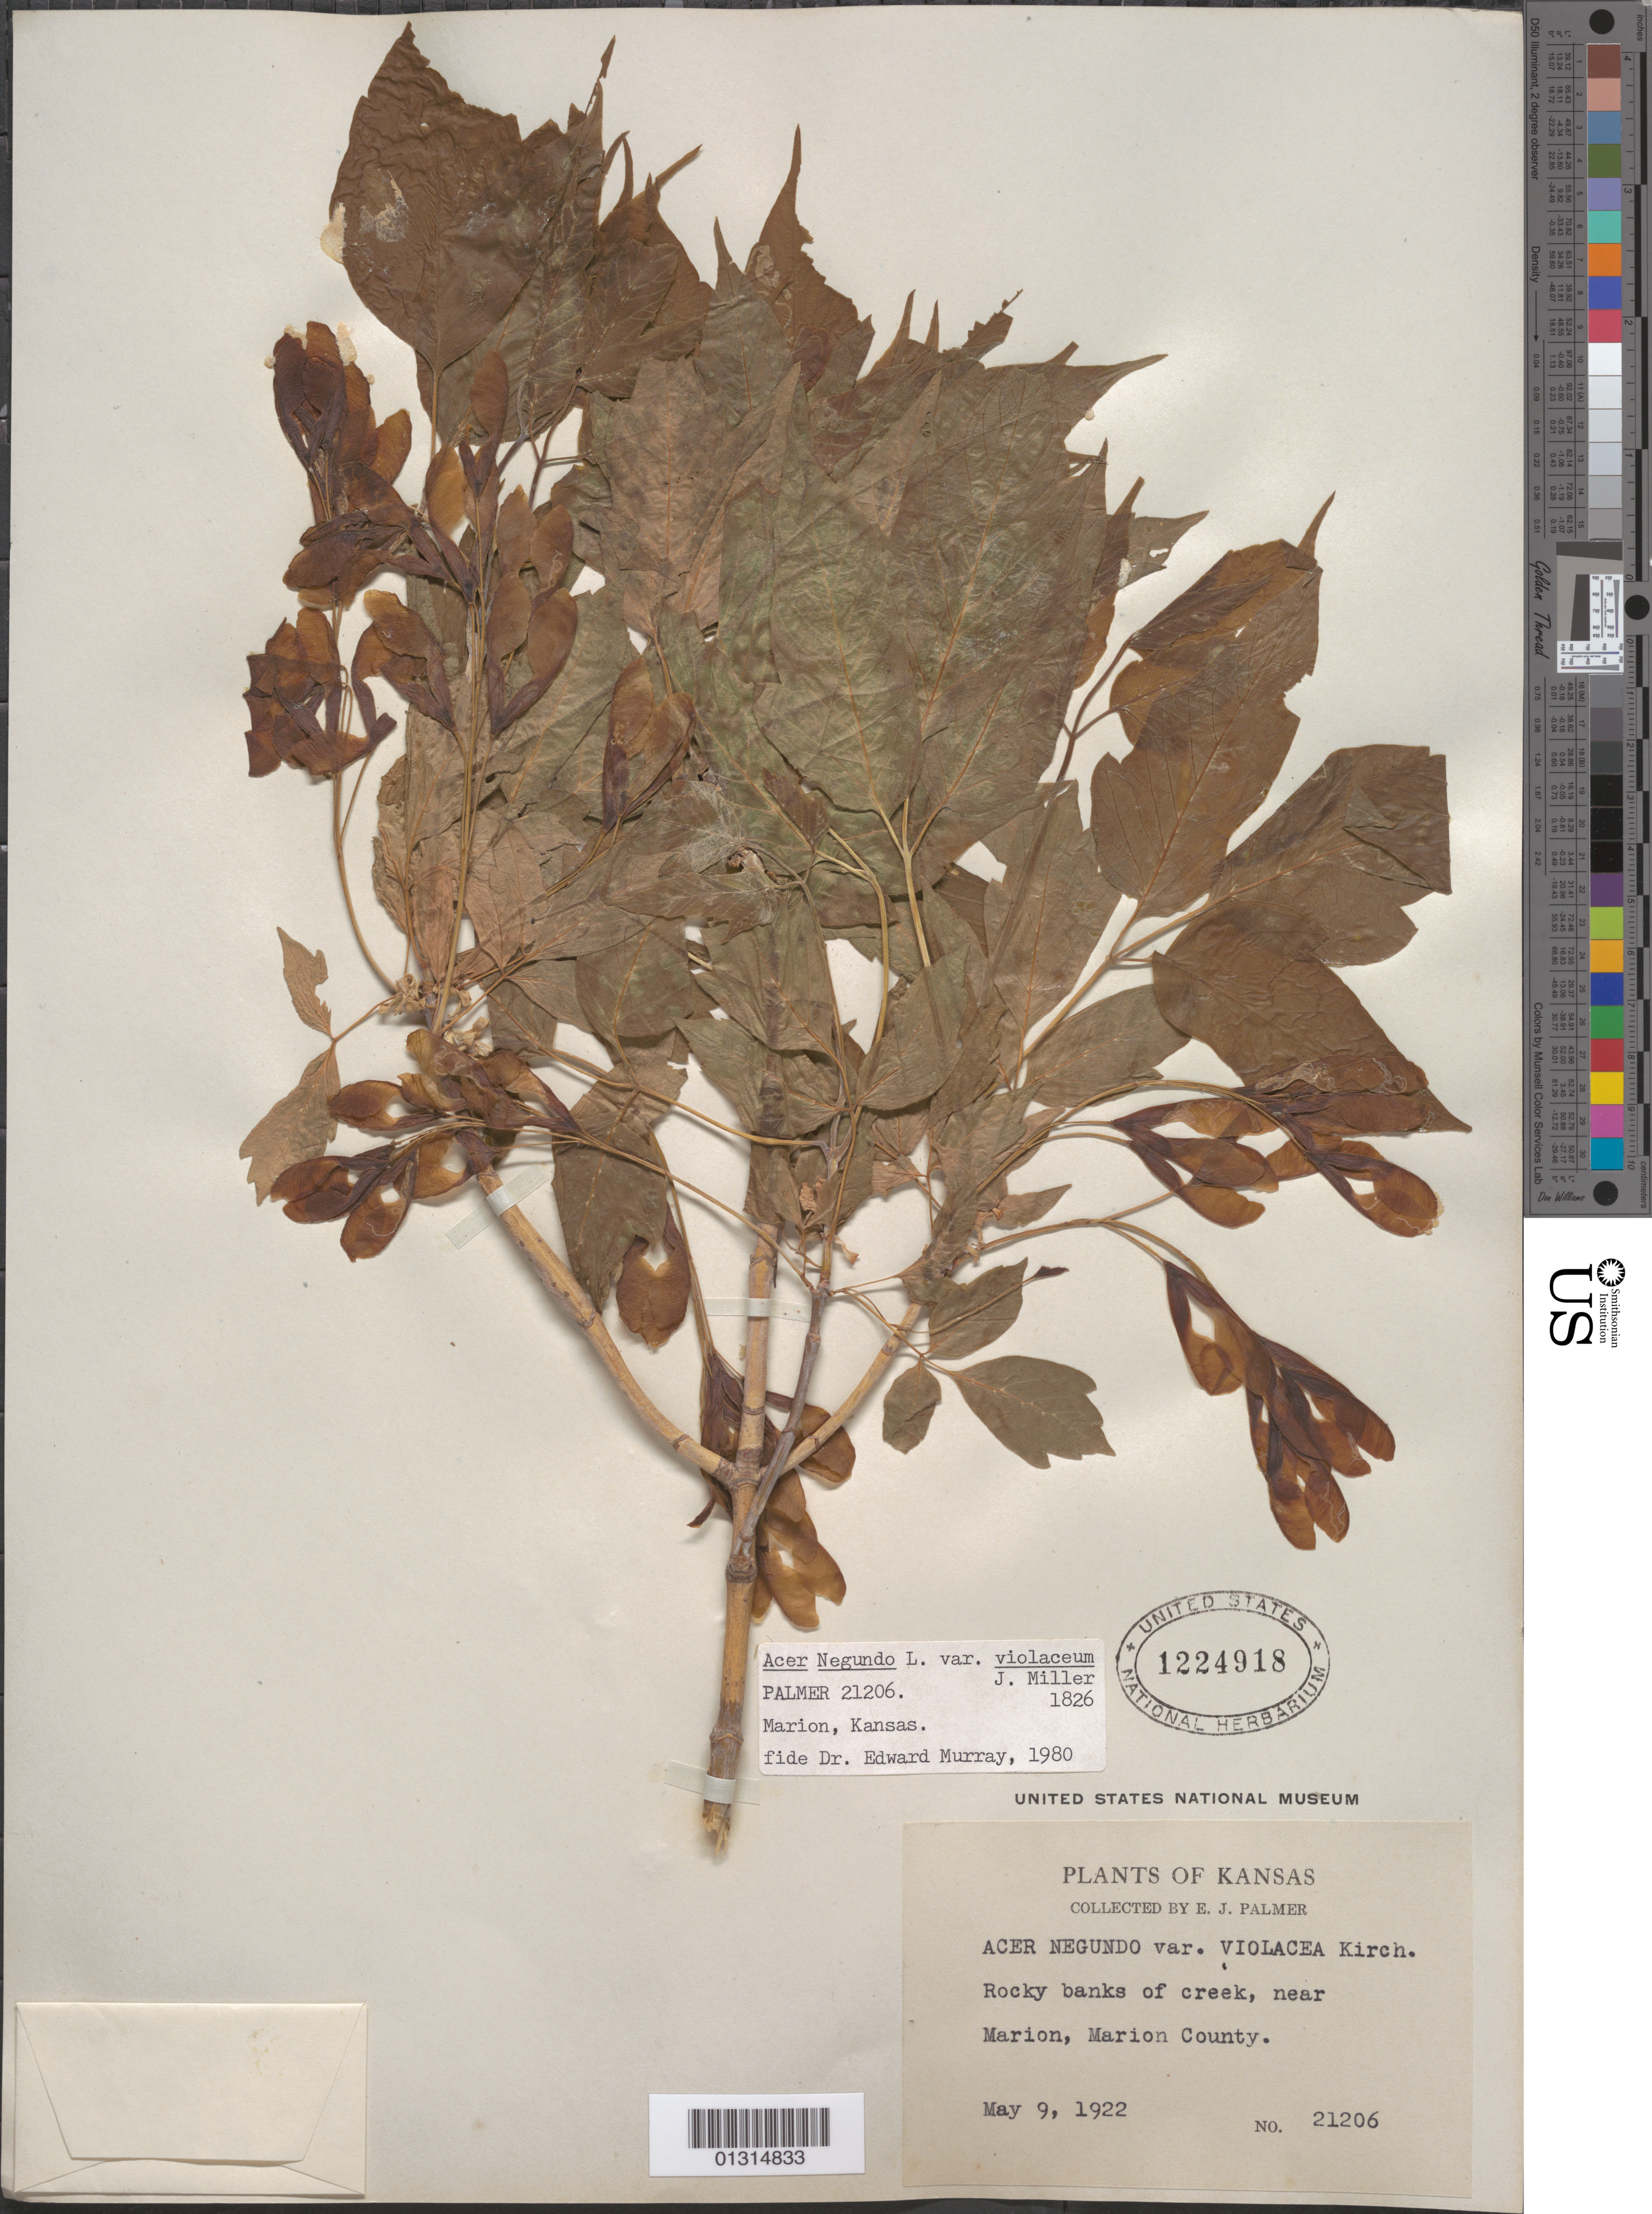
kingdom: Plantae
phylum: Tracheophyta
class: Magnoliopsida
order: Sapindales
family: Sapindaceae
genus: Acer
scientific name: Acer negundo var. violaceum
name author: (Booth ex Loudon) H. Jaeger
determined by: Murray, Edward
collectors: E. J. Palmer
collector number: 21206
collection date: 1922-05-09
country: United States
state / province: Kansas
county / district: Marion County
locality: Marion County, near Marion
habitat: Rocky banks of creek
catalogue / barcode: US 1224918